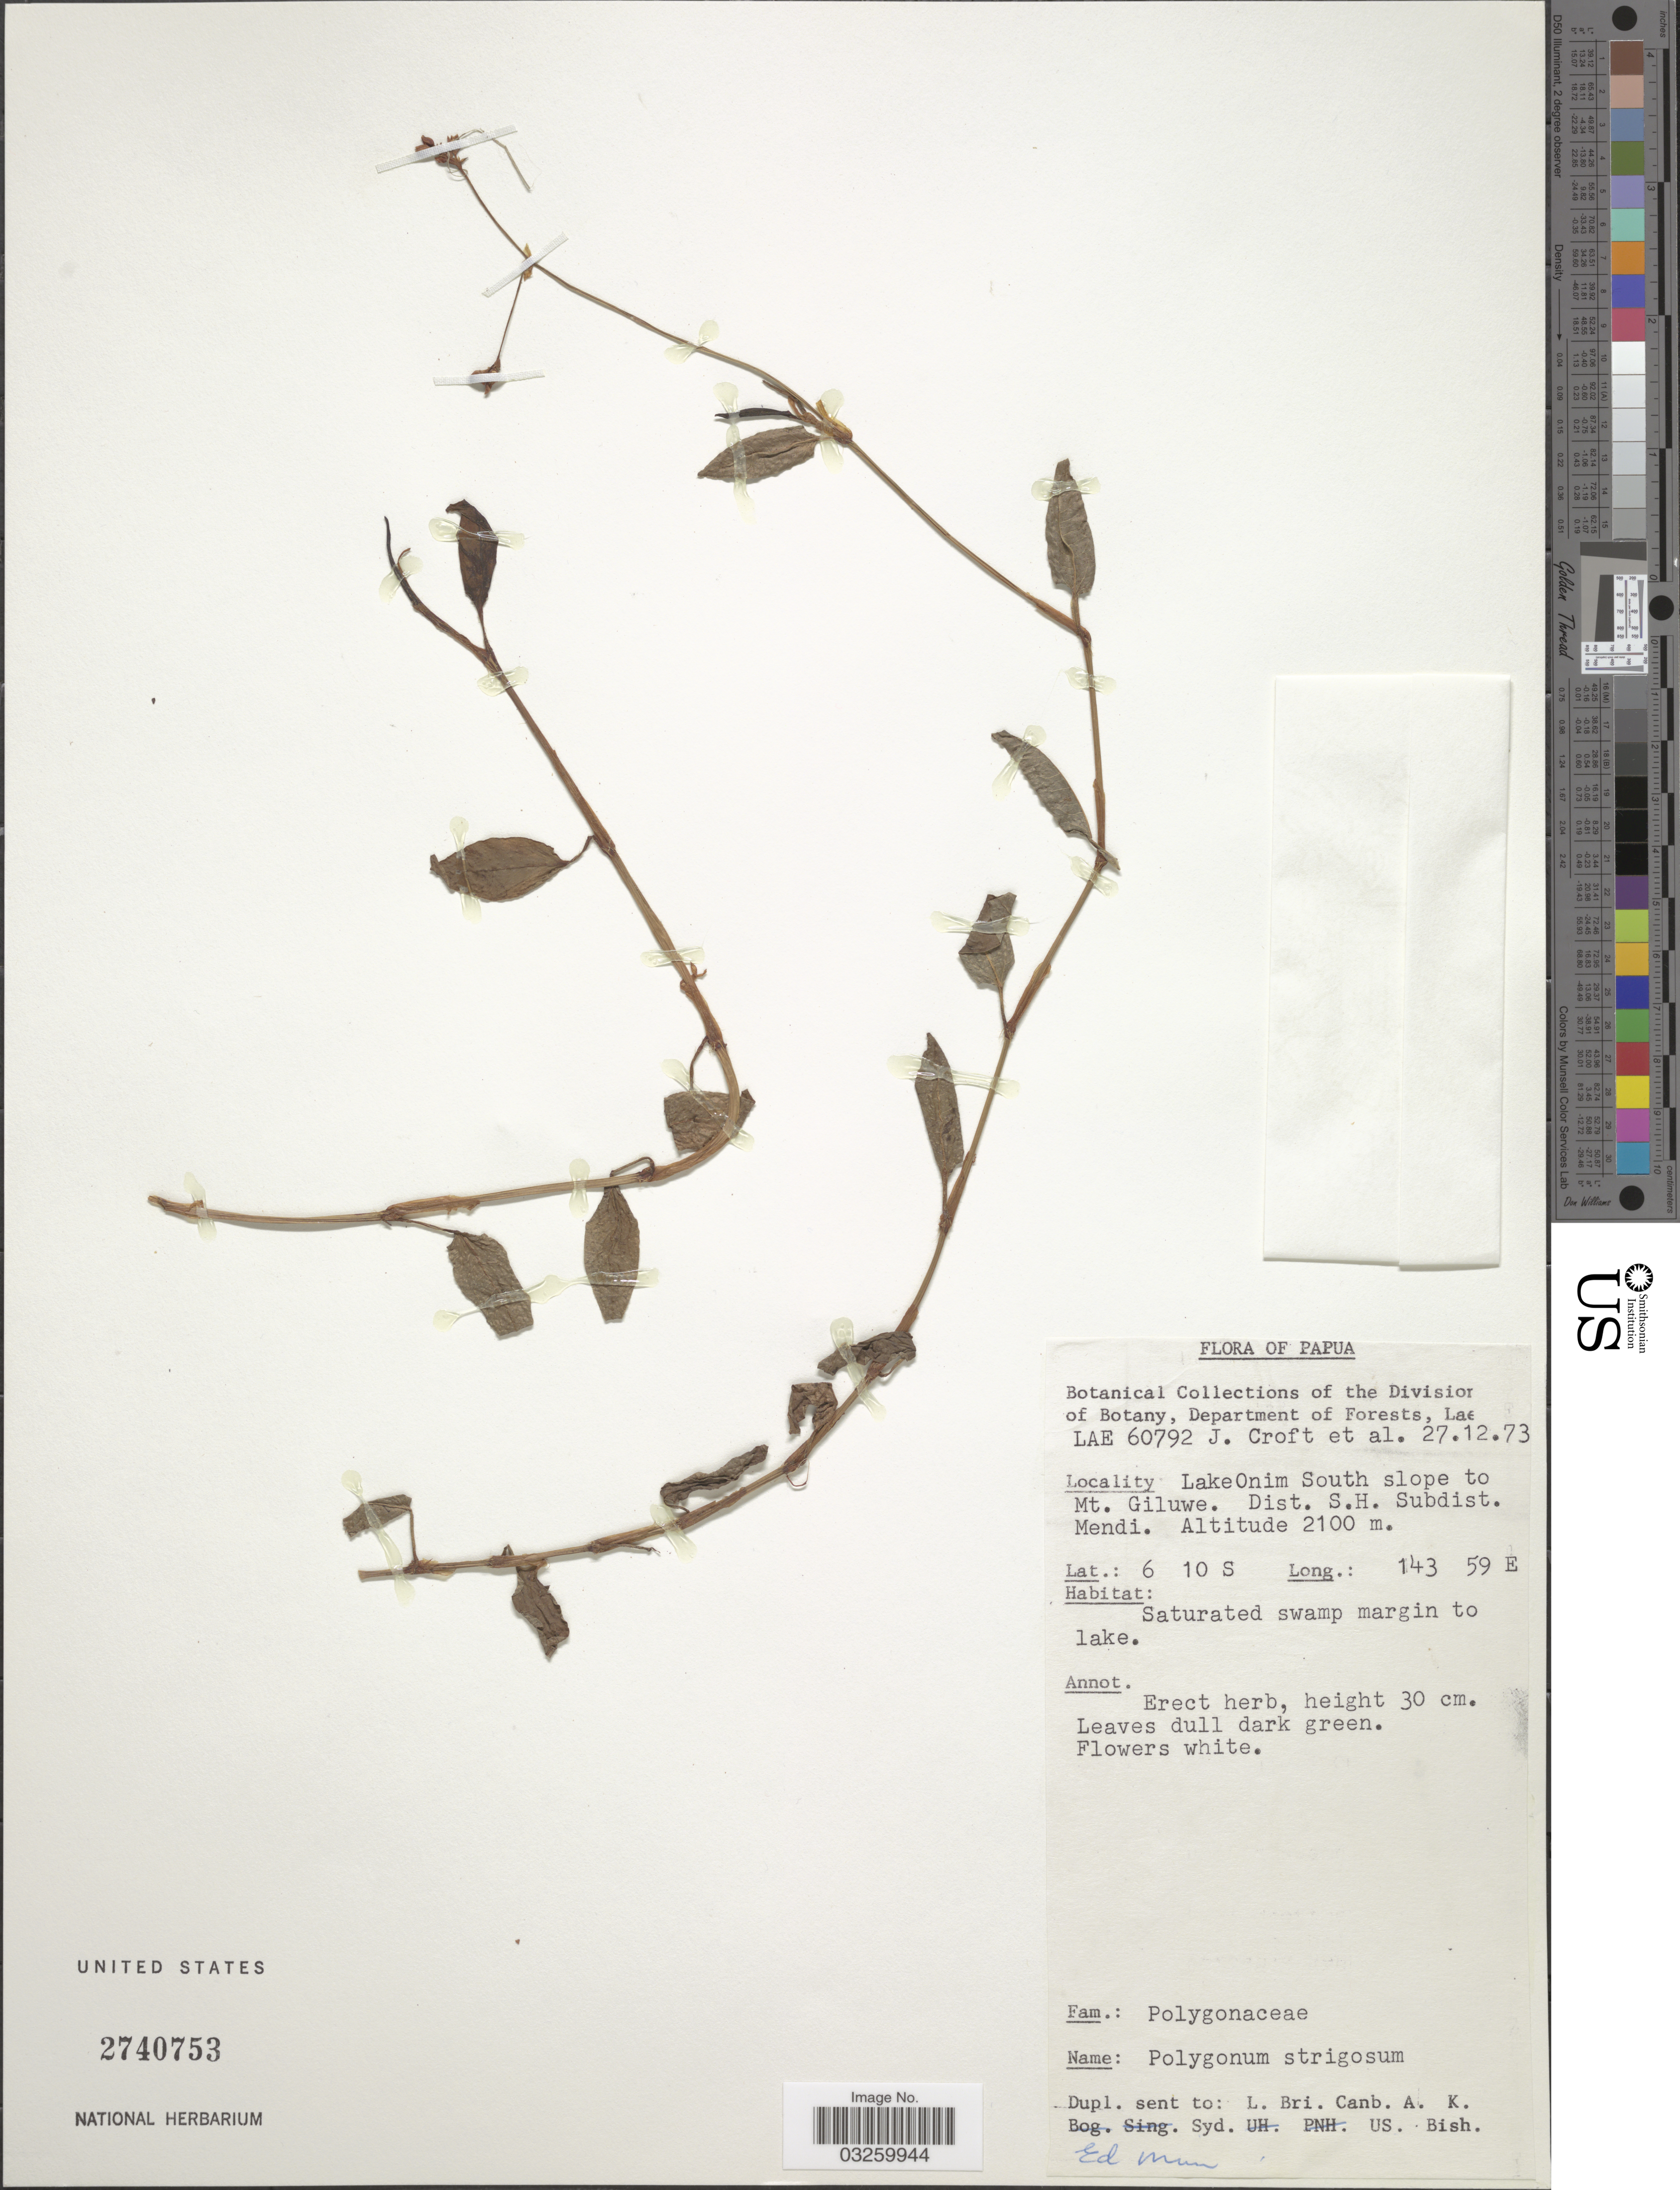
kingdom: Plantae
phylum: Tracheophyta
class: Magnoliopsida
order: Caryophyllales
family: Polygonaceae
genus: Persicaria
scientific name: Persicaria strigosa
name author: (R. Br.) H. Gross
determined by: Wagner, W. L., (BOT), Smithsonian Institution - National Museum of Natural History (UNITED STATES)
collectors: J. Croft & et al.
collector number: LAE60792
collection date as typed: Transcribed d/m/y: 27/12/73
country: Papua New Guinea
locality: Papua. Lake Onim South slope to Mt. Giluwe. Dist. S.H. Subdist. Mendi.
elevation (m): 2100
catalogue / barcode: US 2740753